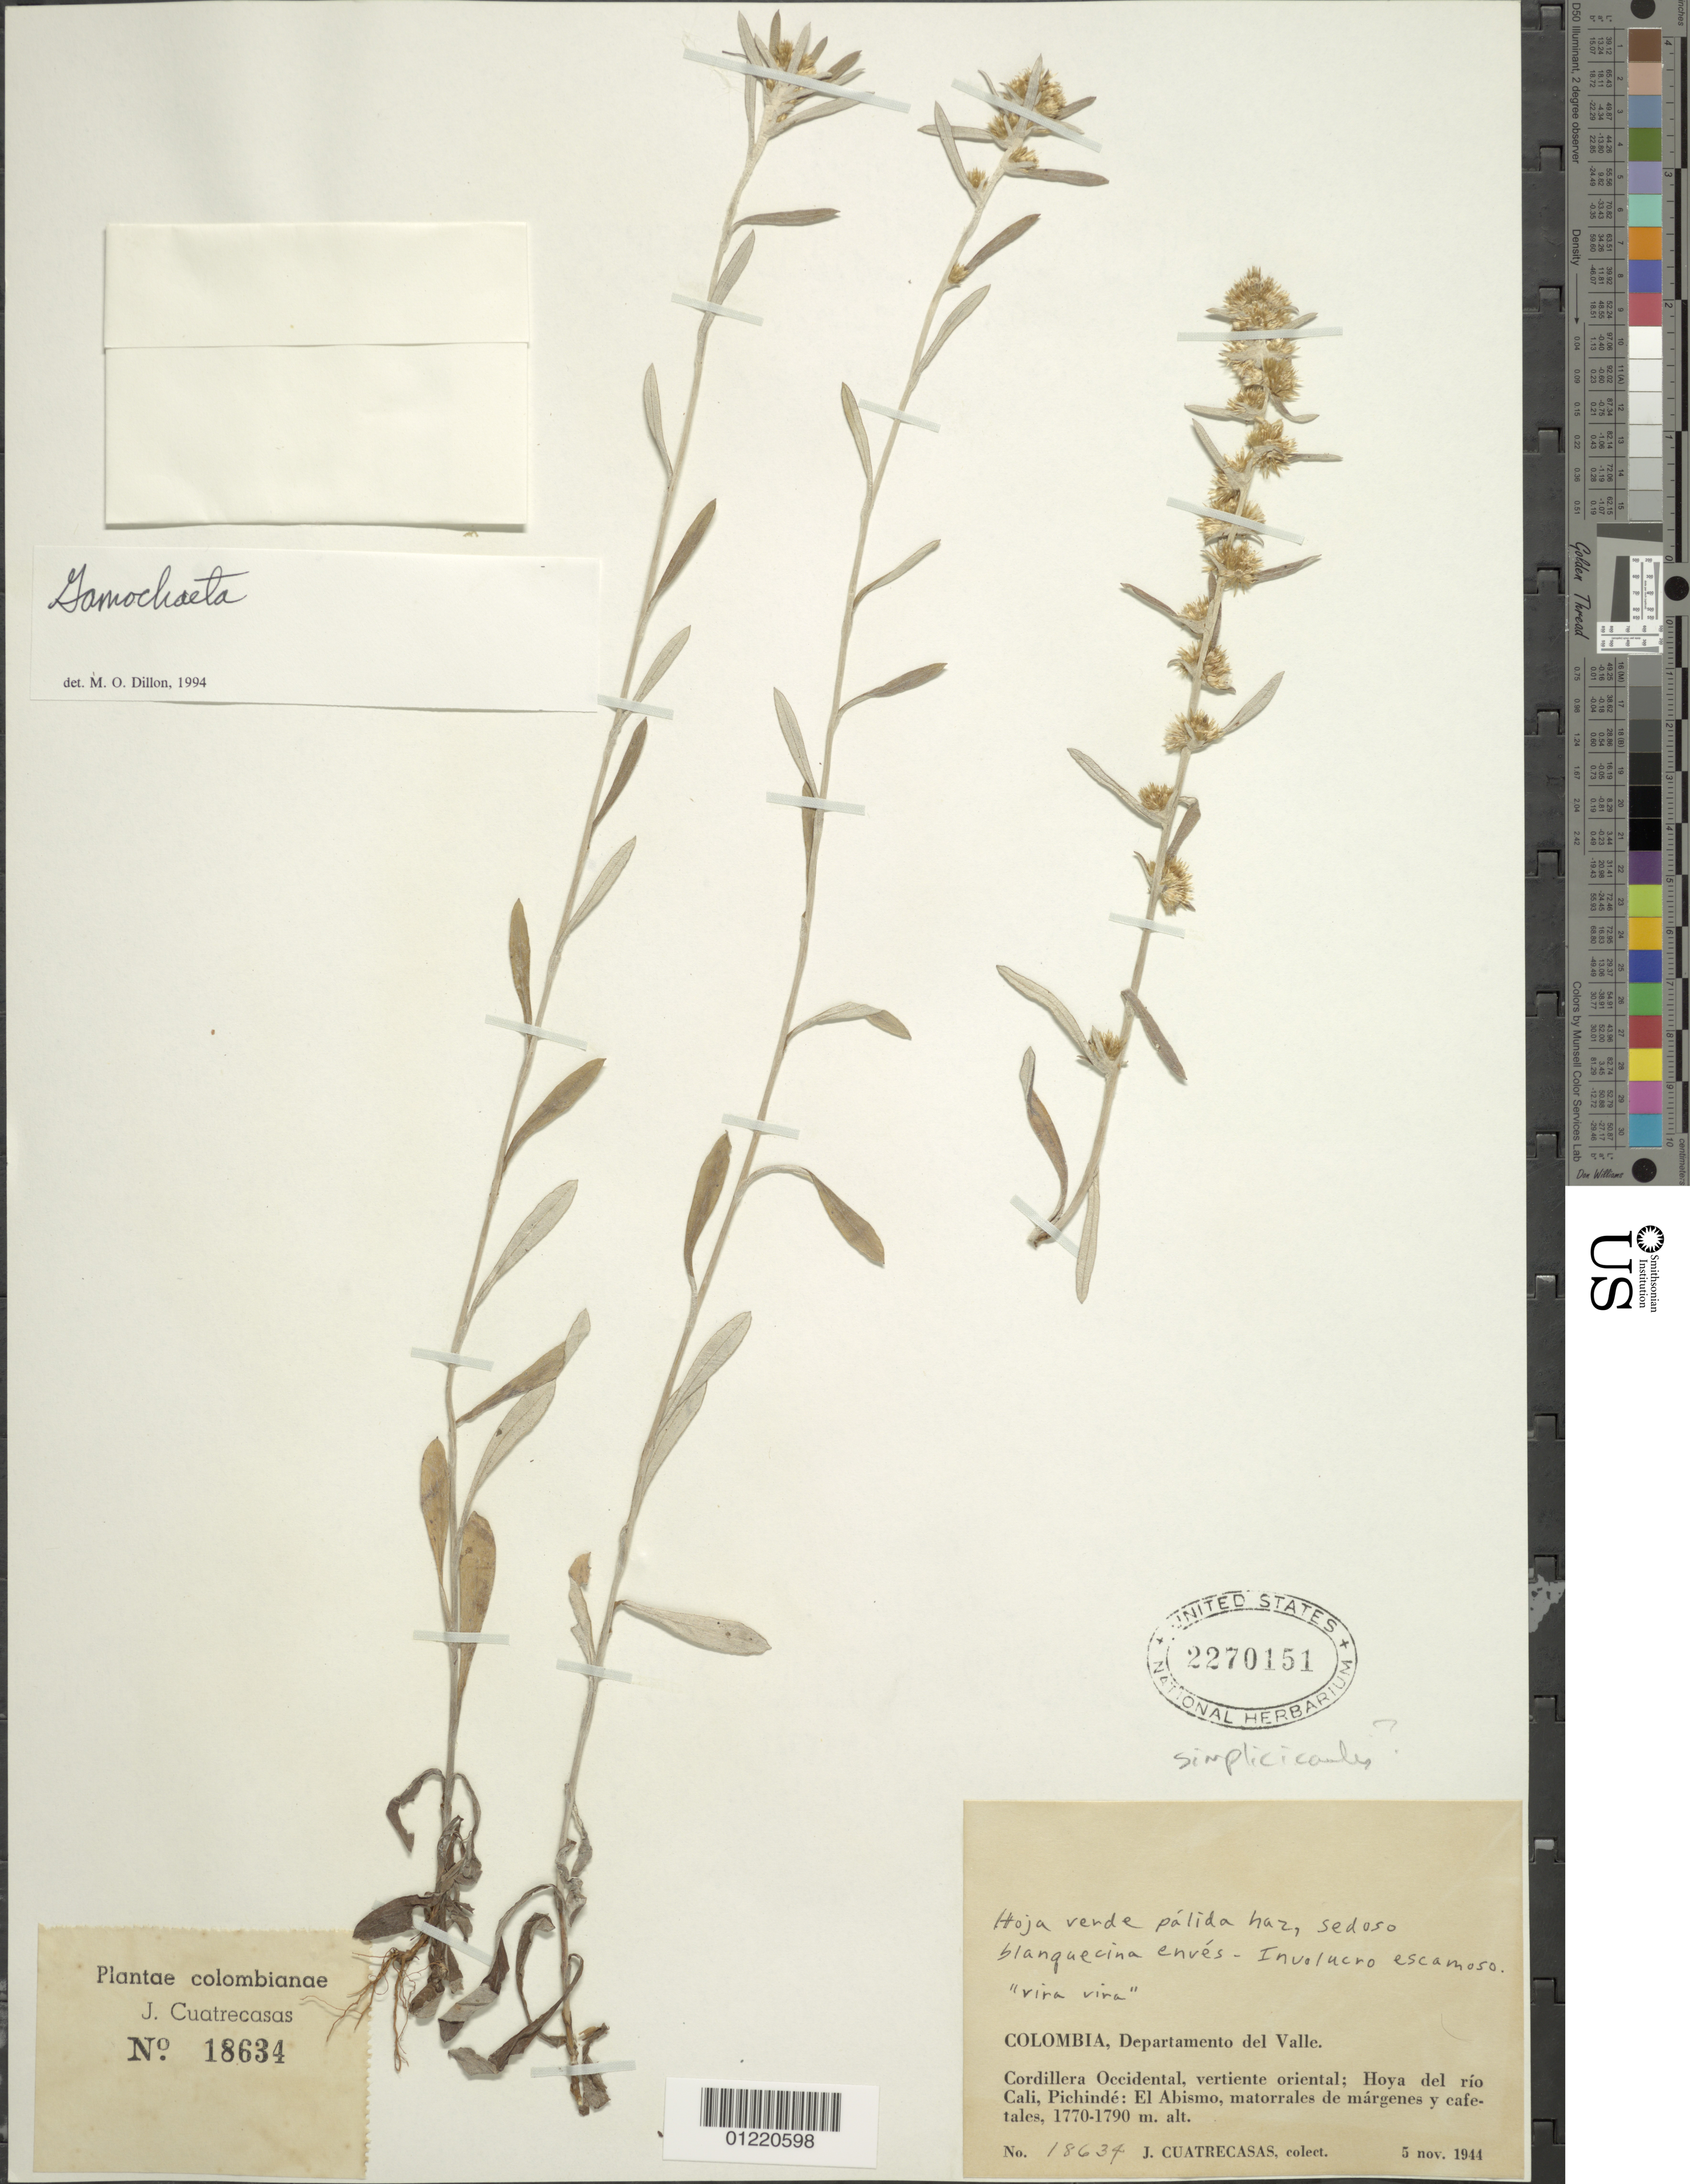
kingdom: Plantae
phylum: Tracheophyta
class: Magnoliopsida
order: Asterales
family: Asteraceae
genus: Gamochaeta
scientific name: Gamochaeta sp.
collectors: J. Cuatrecasas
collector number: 18634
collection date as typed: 05 Nov 1944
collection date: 1944-11-05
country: Colombia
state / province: Valle del Cauca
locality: Cordillera Occidental, Vertiente Oriental; Hoya del Rio Cali, Pichinde: el Abismo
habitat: matorrales de margenes y cafetales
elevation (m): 1770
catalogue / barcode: US 2270151